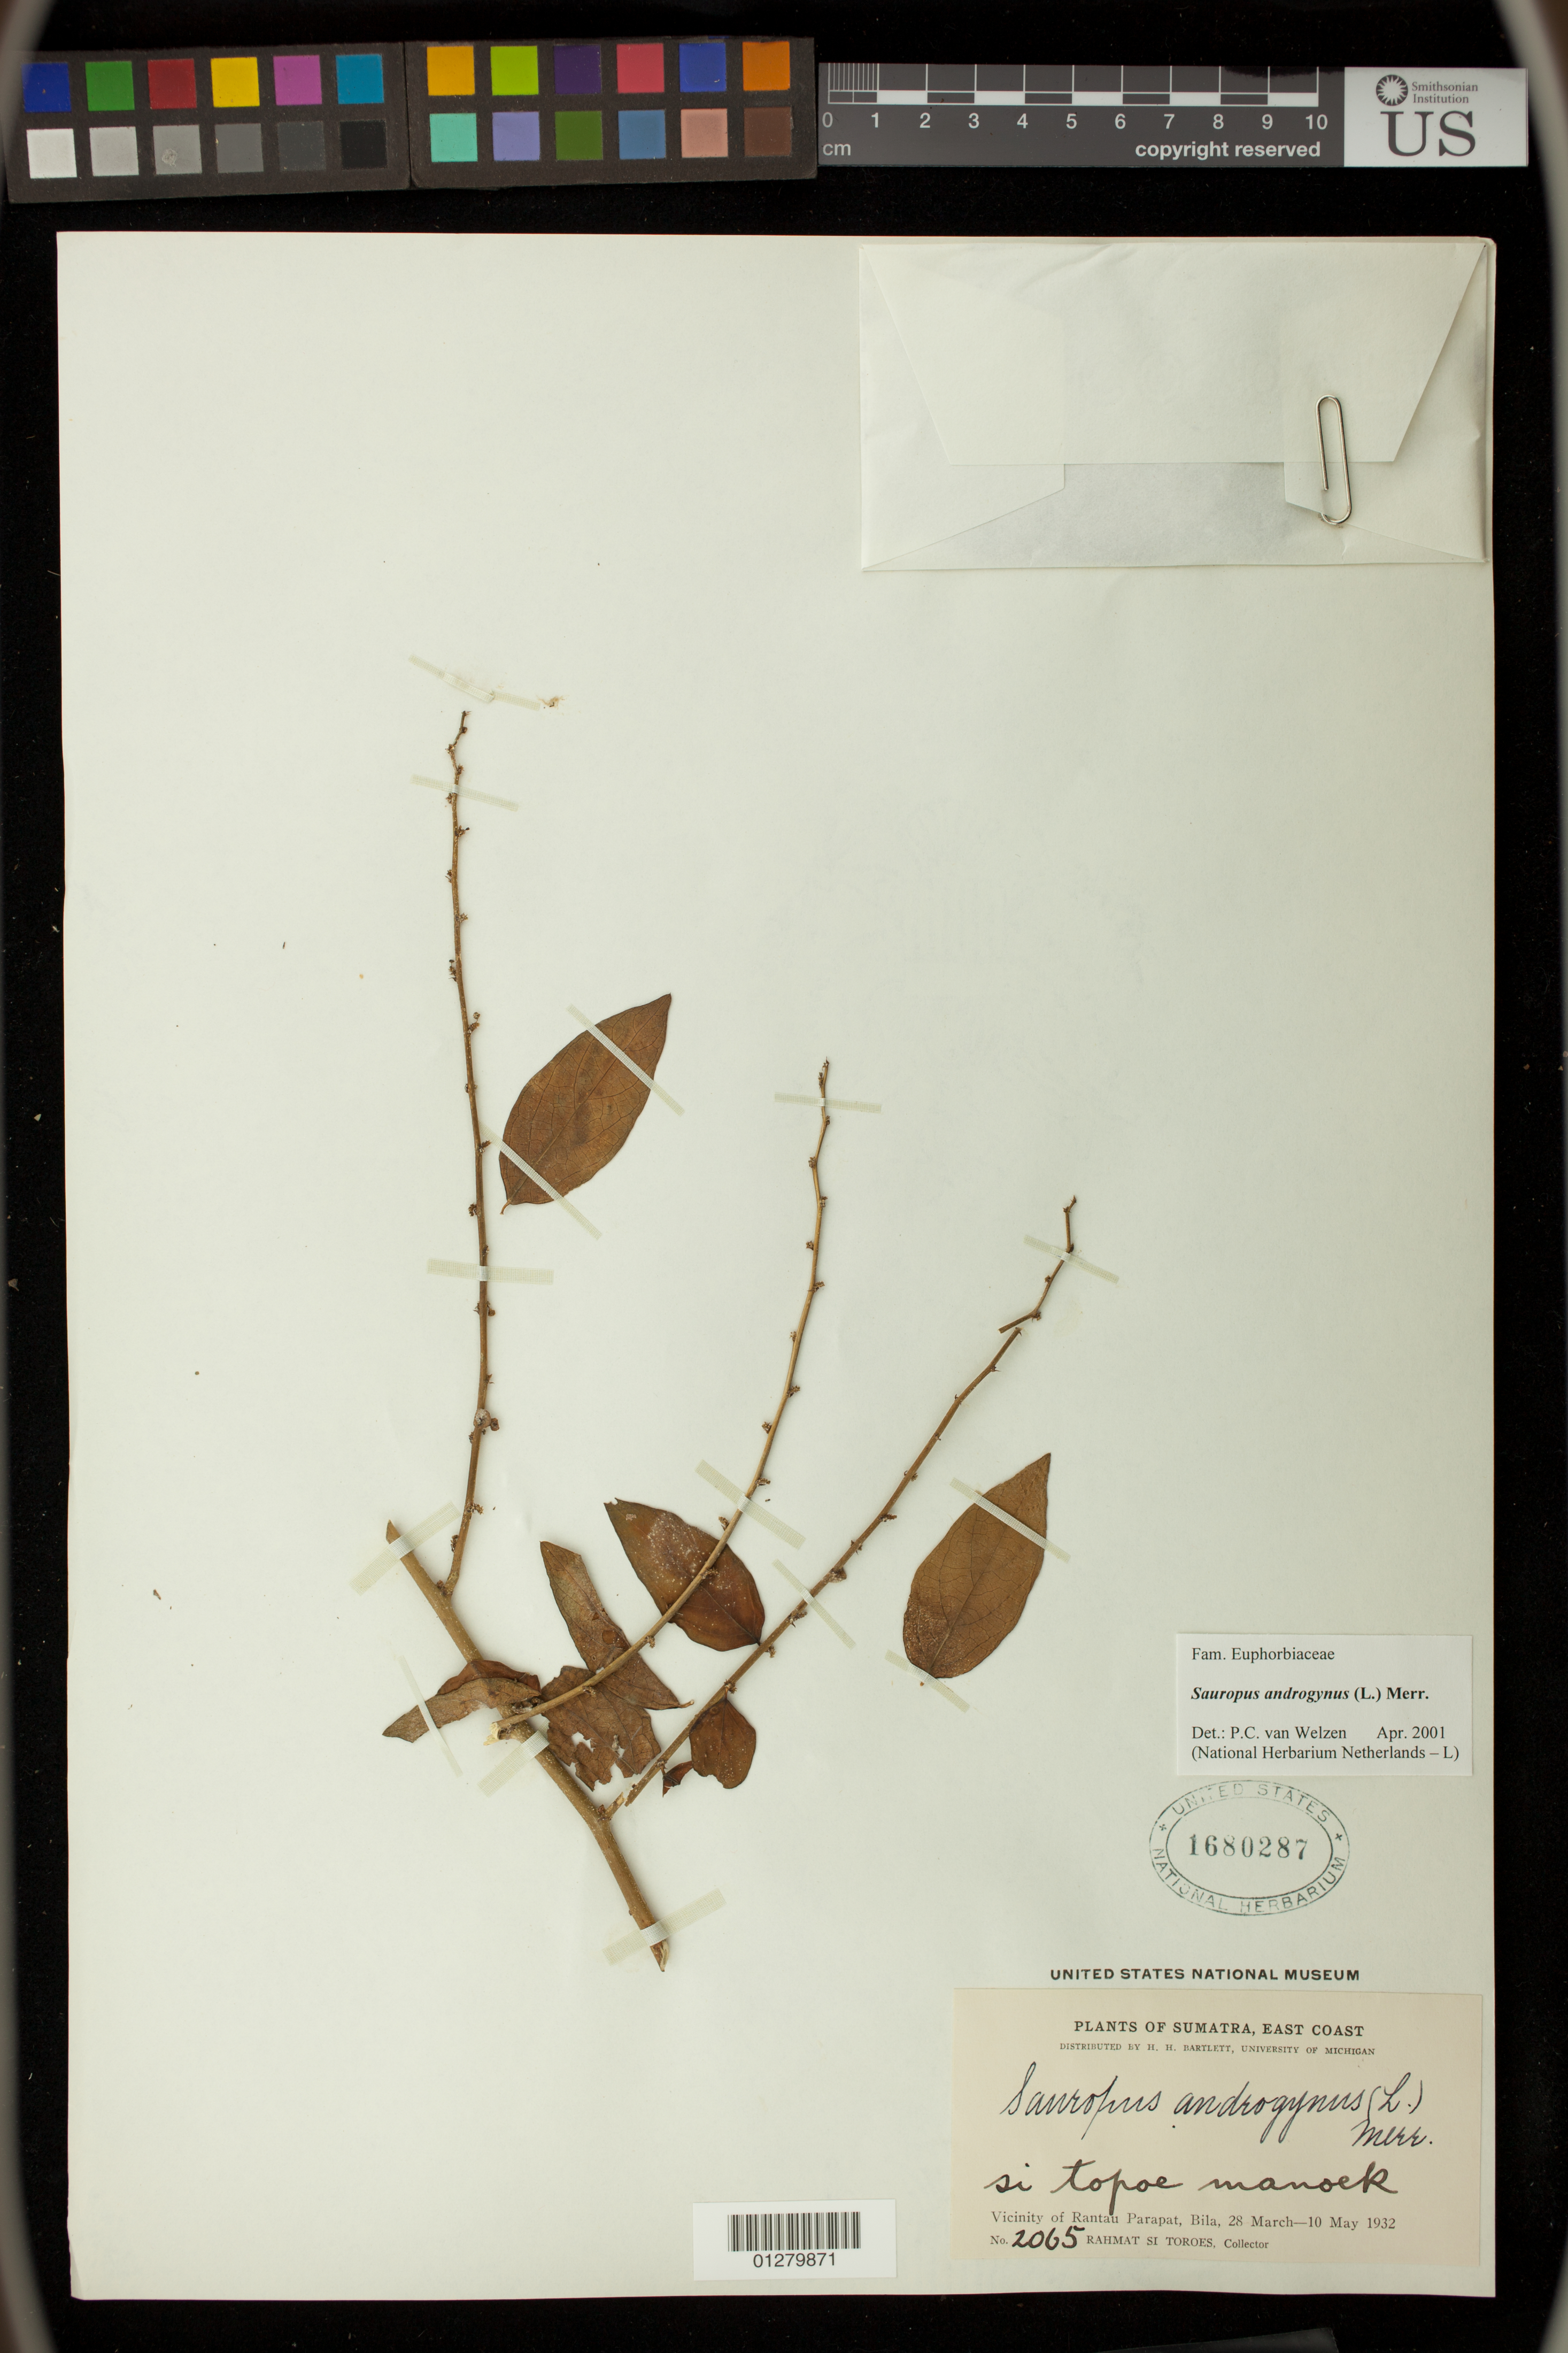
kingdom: Plantae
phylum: Tracheophyta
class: Magnoliopsida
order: Malpighiales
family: Phyllanthaceae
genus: Phyllanthus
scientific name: Phyllanthus androgynus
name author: (L.) Chakrabarty & N.P. Balakr.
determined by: Wagner, W. L., (BOT), Smithsonian Institution - National Museum of Natural History (UNITED STATES)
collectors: Rahmat Si Boeea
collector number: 2065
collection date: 1932-03-28/1932-05-10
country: Indonesia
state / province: Sumatra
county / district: Sumatera Utara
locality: Vicinity of Rantau Parapat, Bila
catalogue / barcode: US 1680287